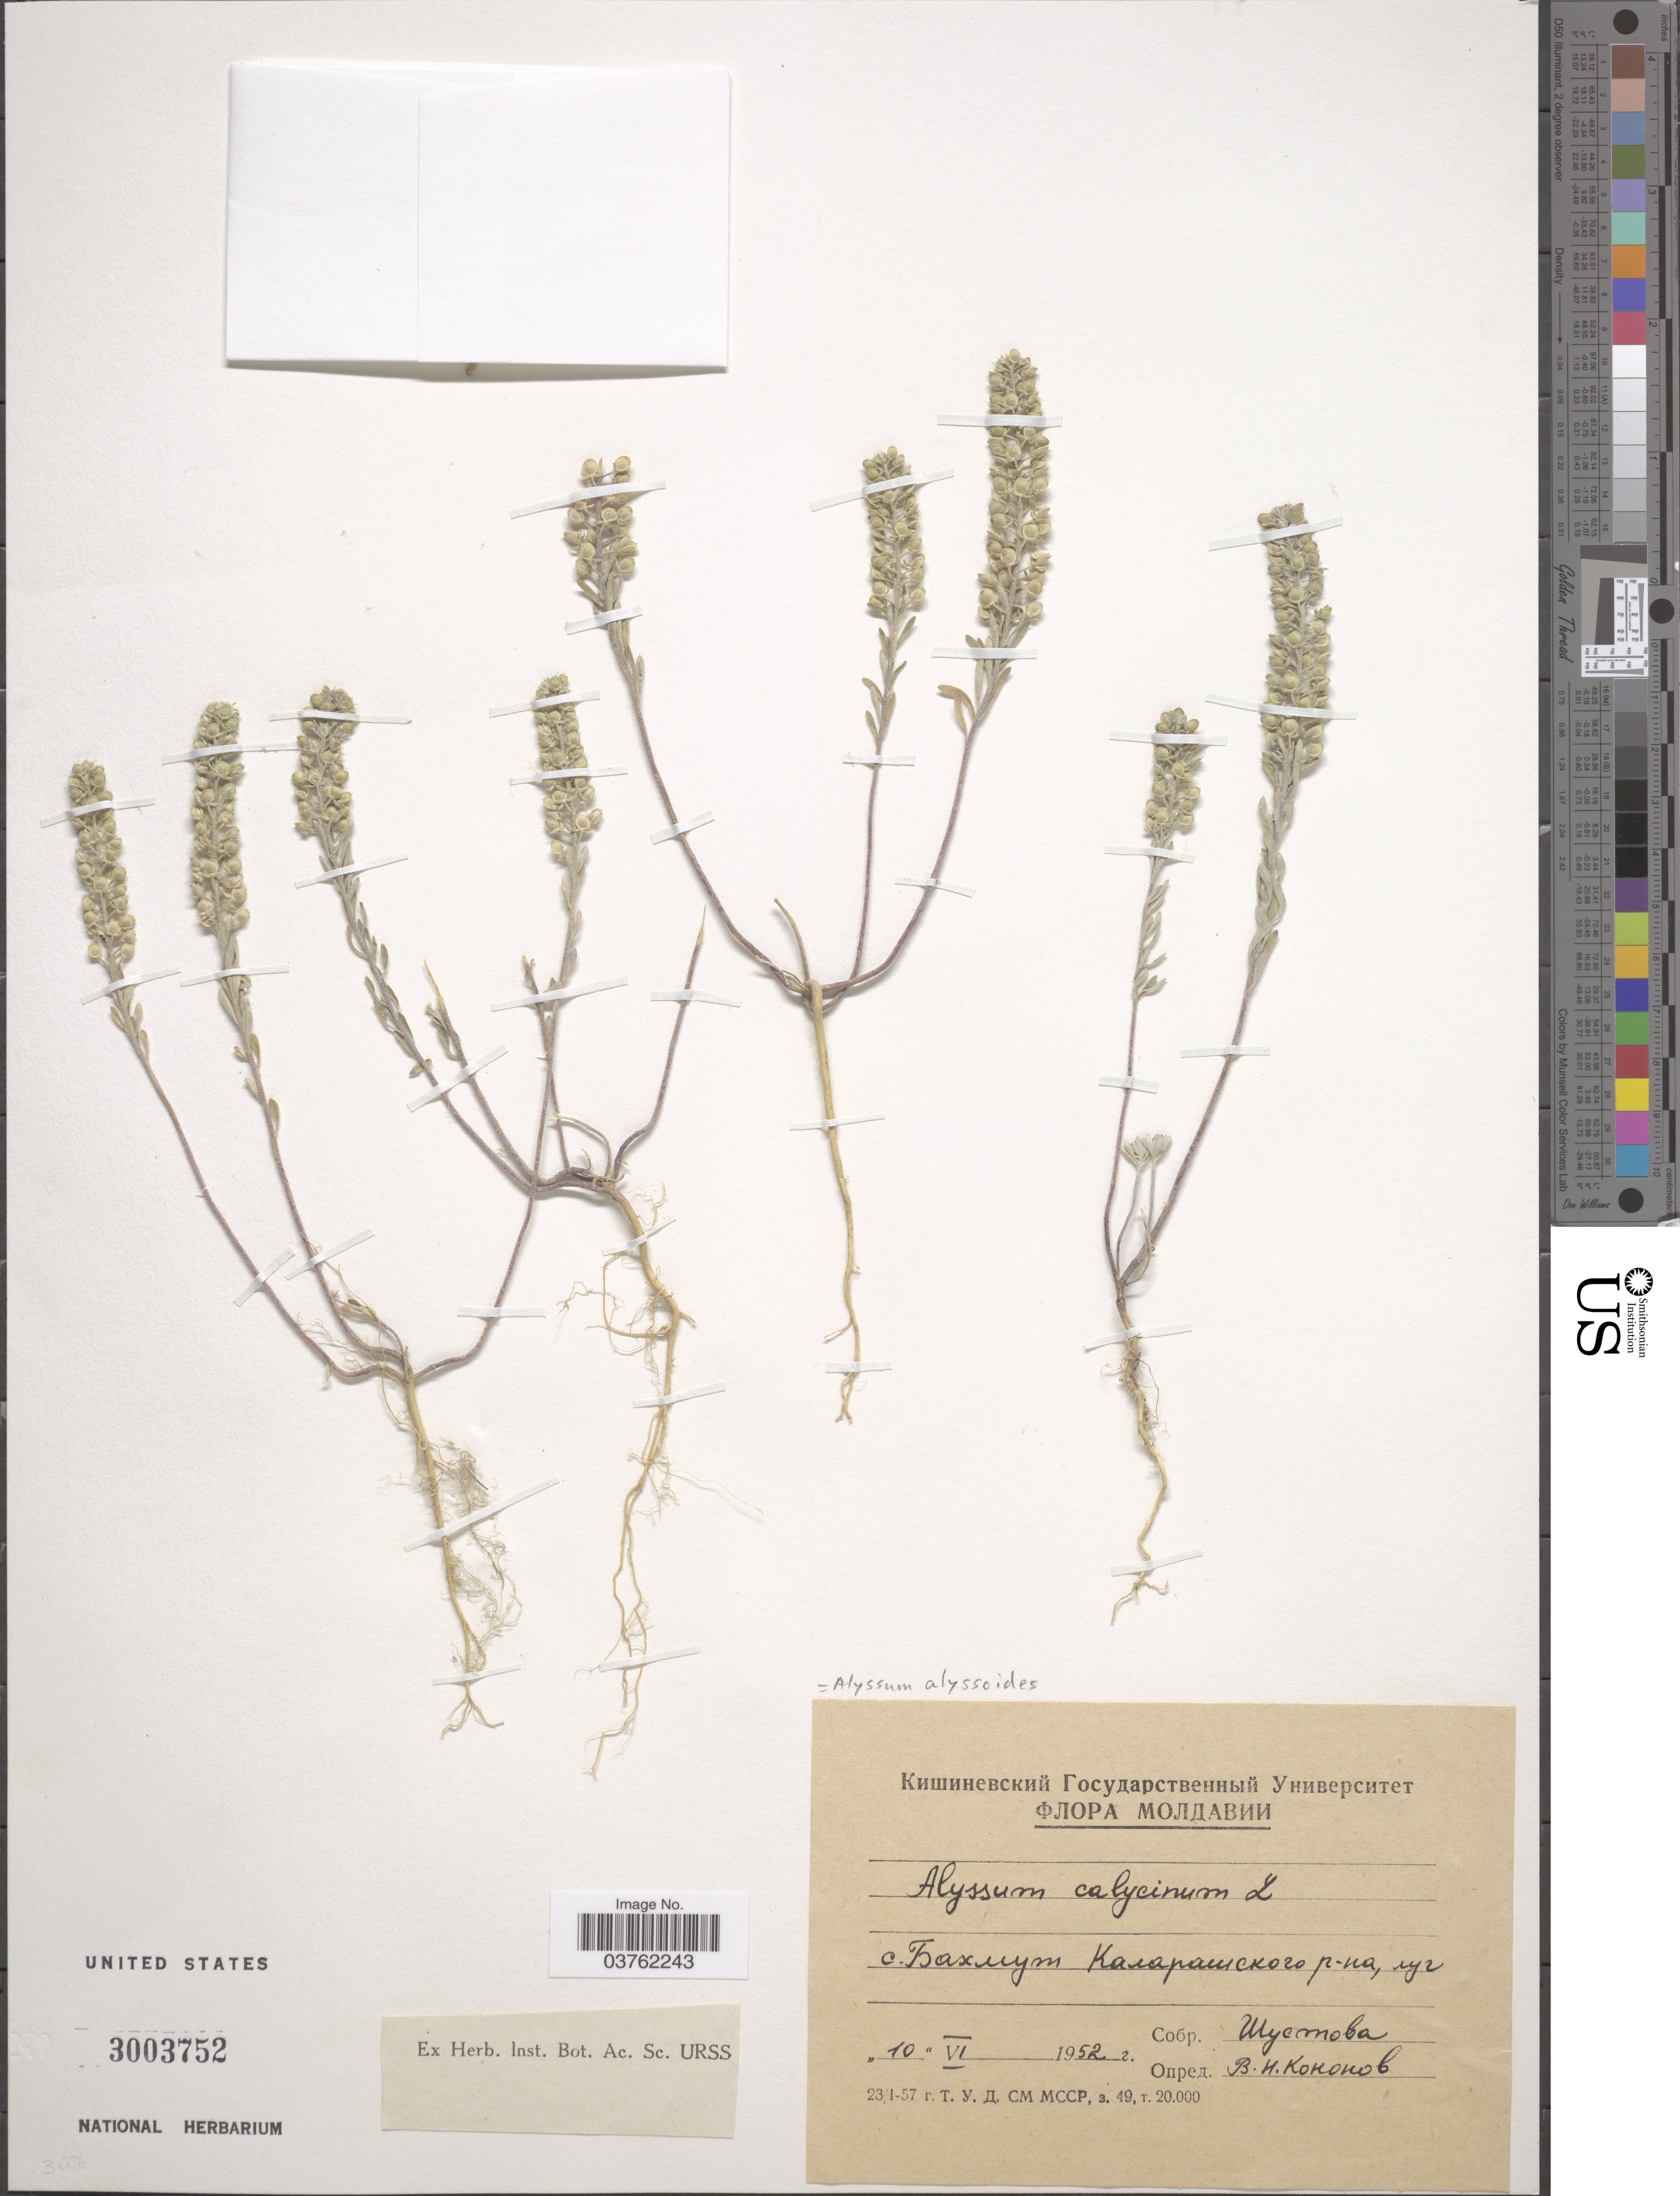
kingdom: Plantae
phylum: Tracheophyta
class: Magnoliopsida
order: Brassicales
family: Brassicaceae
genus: Alyssum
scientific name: Alyssum alyssoides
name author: (L.) L.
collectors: -. Shustova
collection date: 1952-06-10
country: Moldova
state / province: Calarasi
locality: Bahmut.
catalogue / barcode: US 3003752